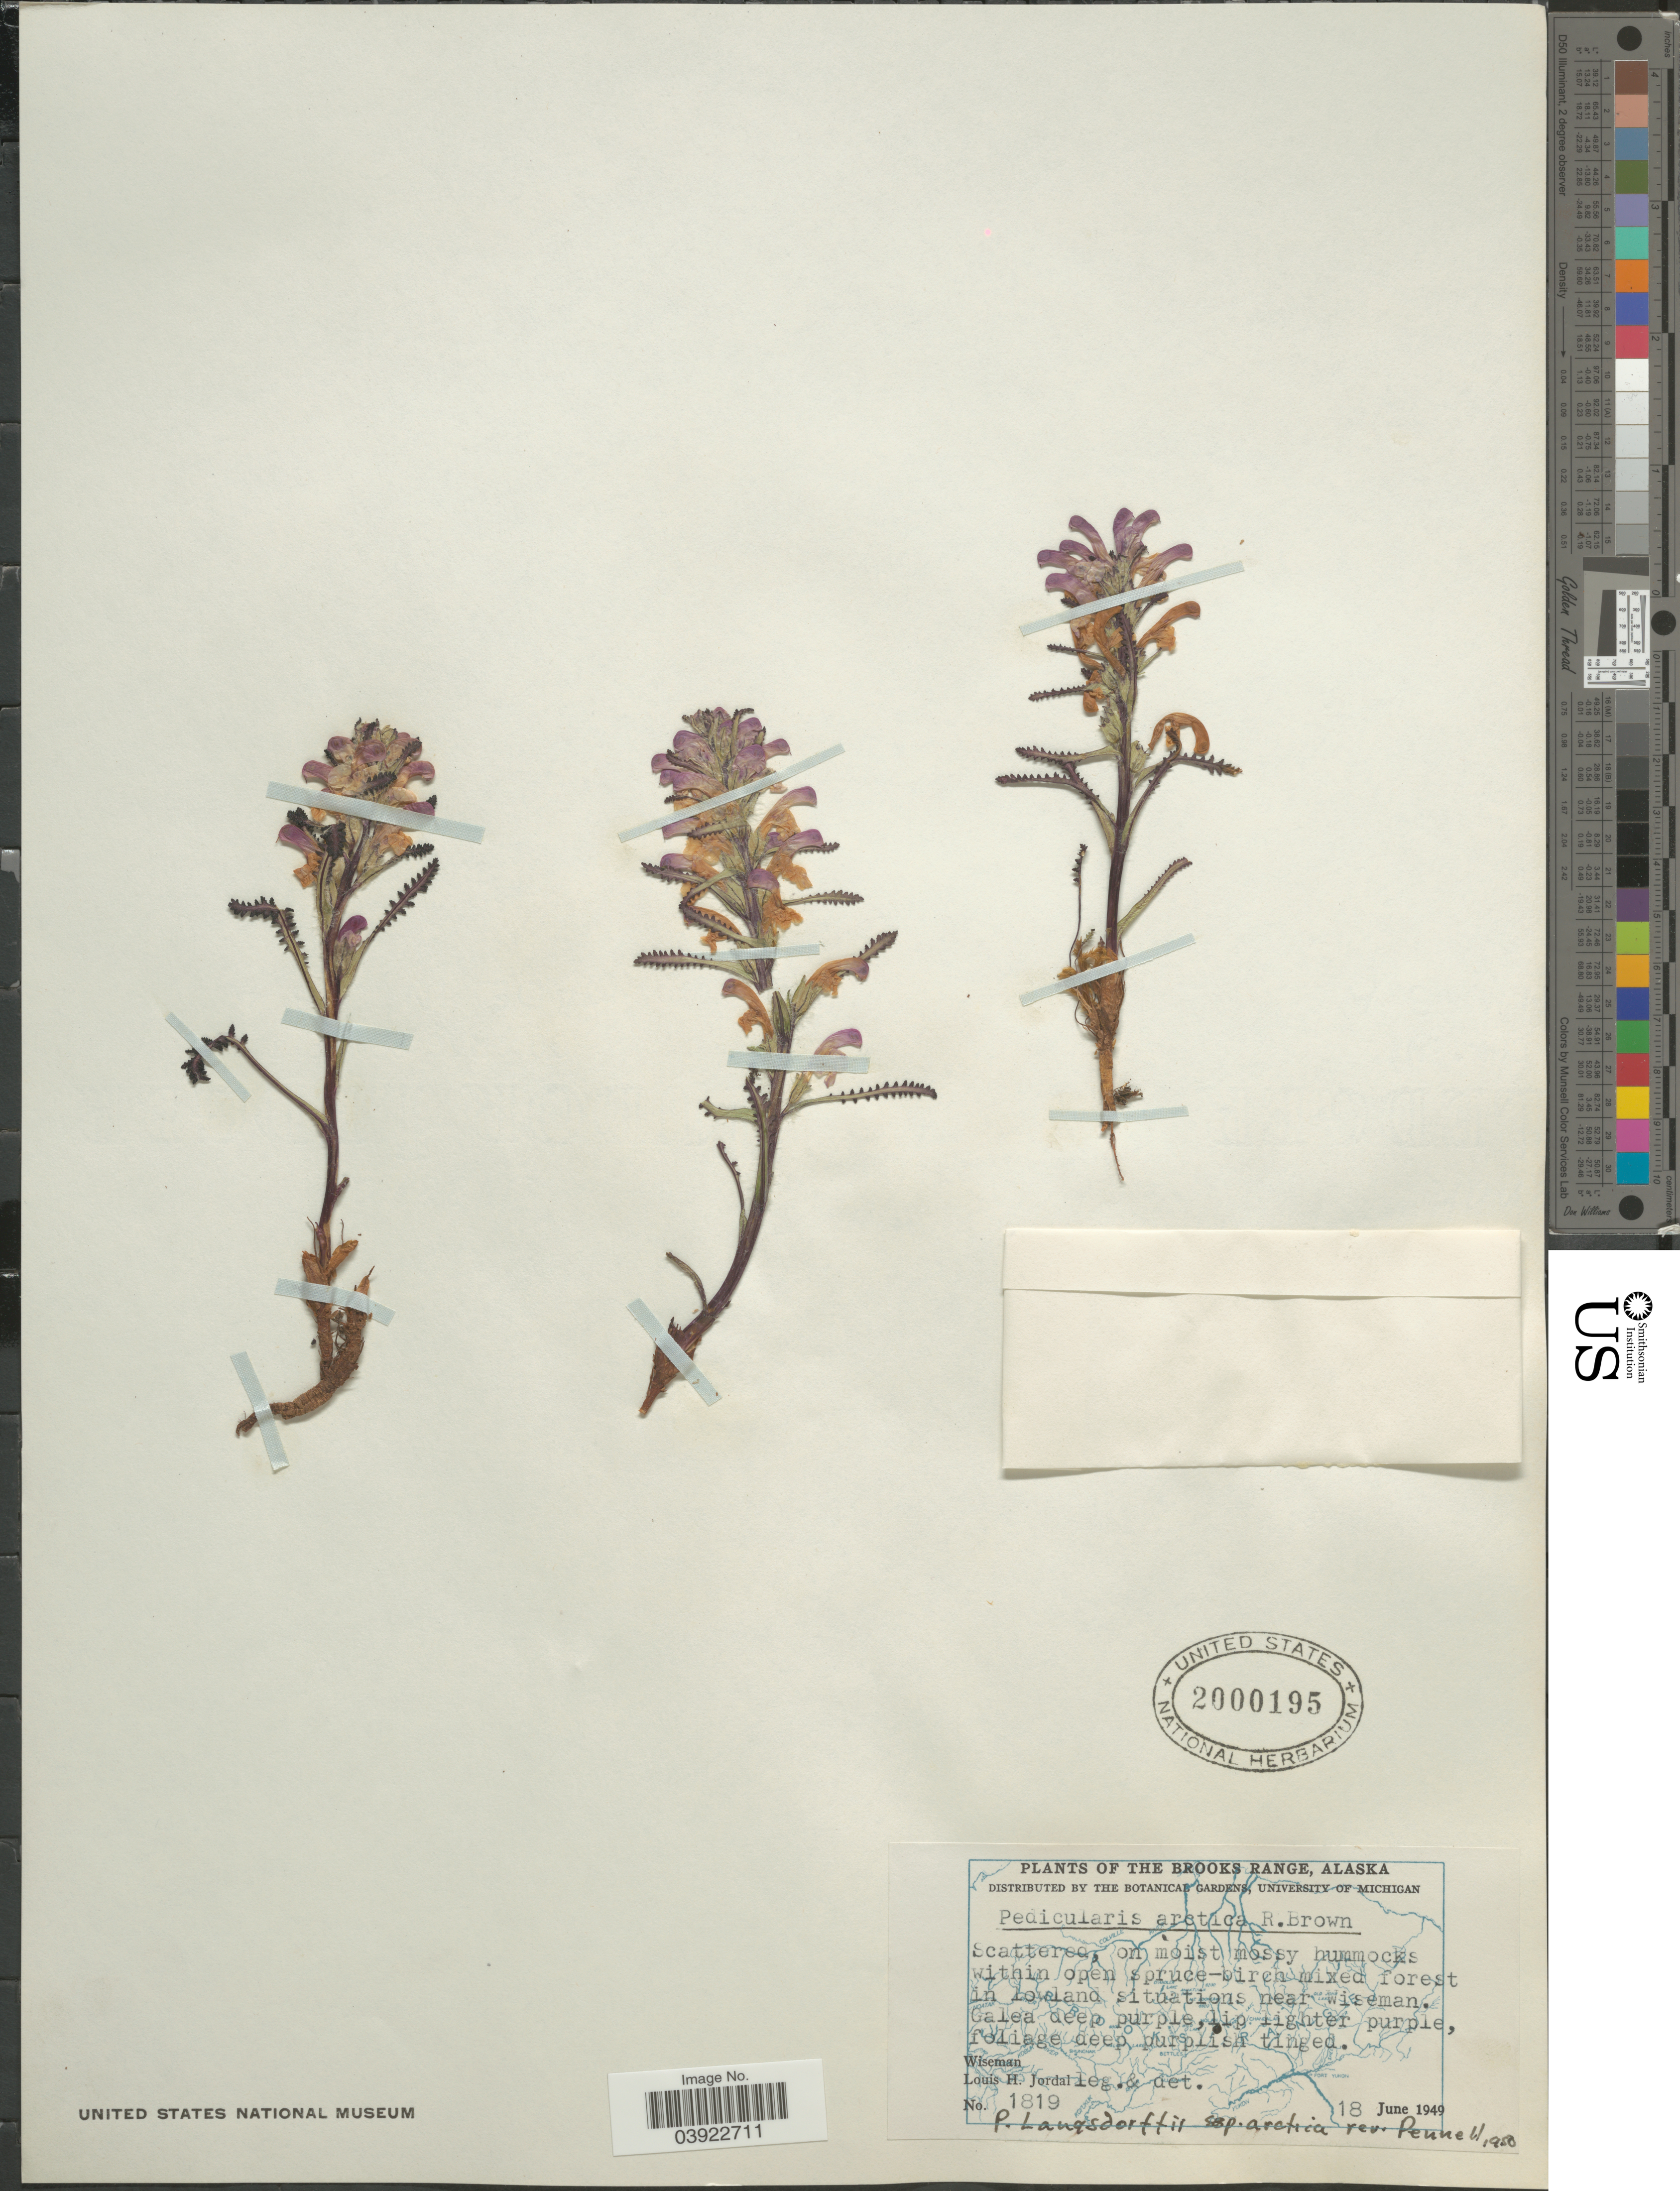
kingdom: Plantae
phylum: Tracheophyta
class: Magnoliopsida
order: Lamiales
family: Orobanchaceae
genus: Pedicularis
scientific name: Pedicularis langsdorffii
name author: Fisch. ex Steven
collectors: L. Jordal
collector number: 1819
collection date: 1949-06-18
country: United States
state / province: Alaska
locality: Brooks Range. Scattered, on moist mossy hummocks within open spruce-biren mixed forest in lowland situations near Wiseman.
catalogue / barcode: US 2000195